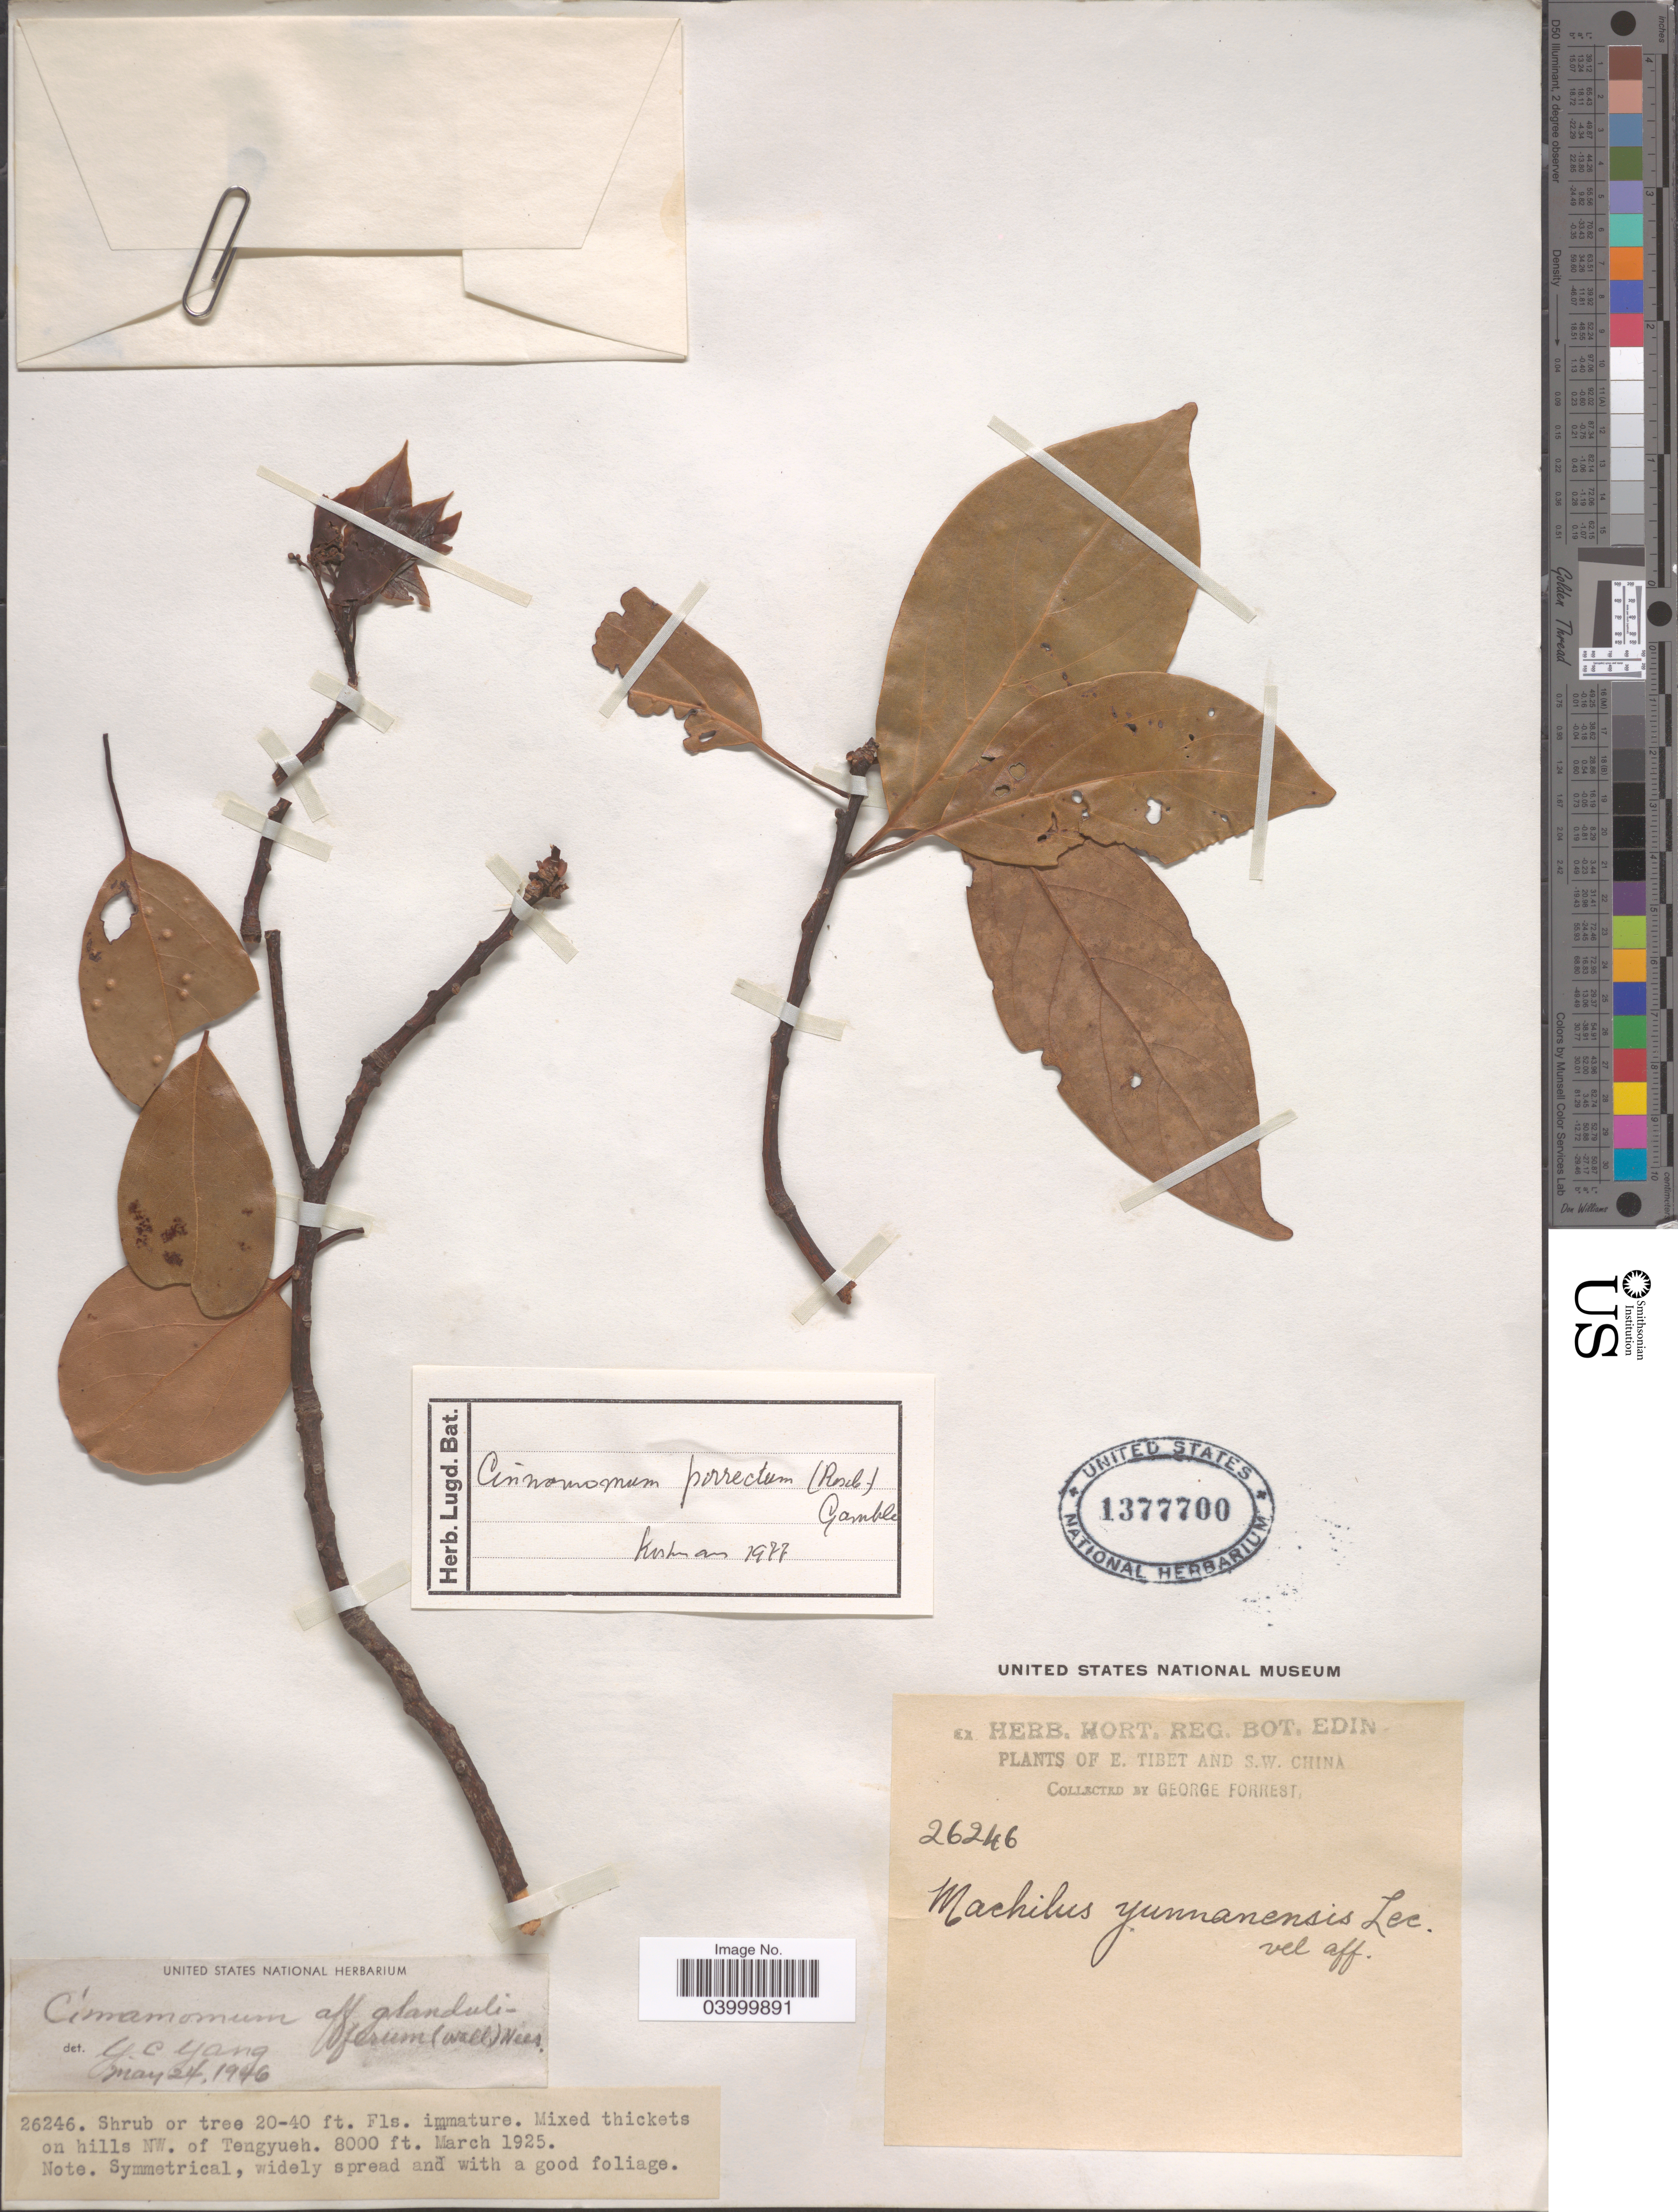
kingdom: Plantae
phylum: Tracheophyta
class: Magnoliopsida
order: Laurales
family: Lauraceae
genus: Cinnamomum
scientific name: Cinnamomum porrectum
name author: (Roxb.) Kosterm.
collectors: G. Forrest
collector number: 26246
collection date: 1925-03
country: China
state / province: Xizang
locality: E. tibet and S.W. China. On hills NW of Tengyueh.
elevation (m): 2438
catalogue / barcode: US 1377700